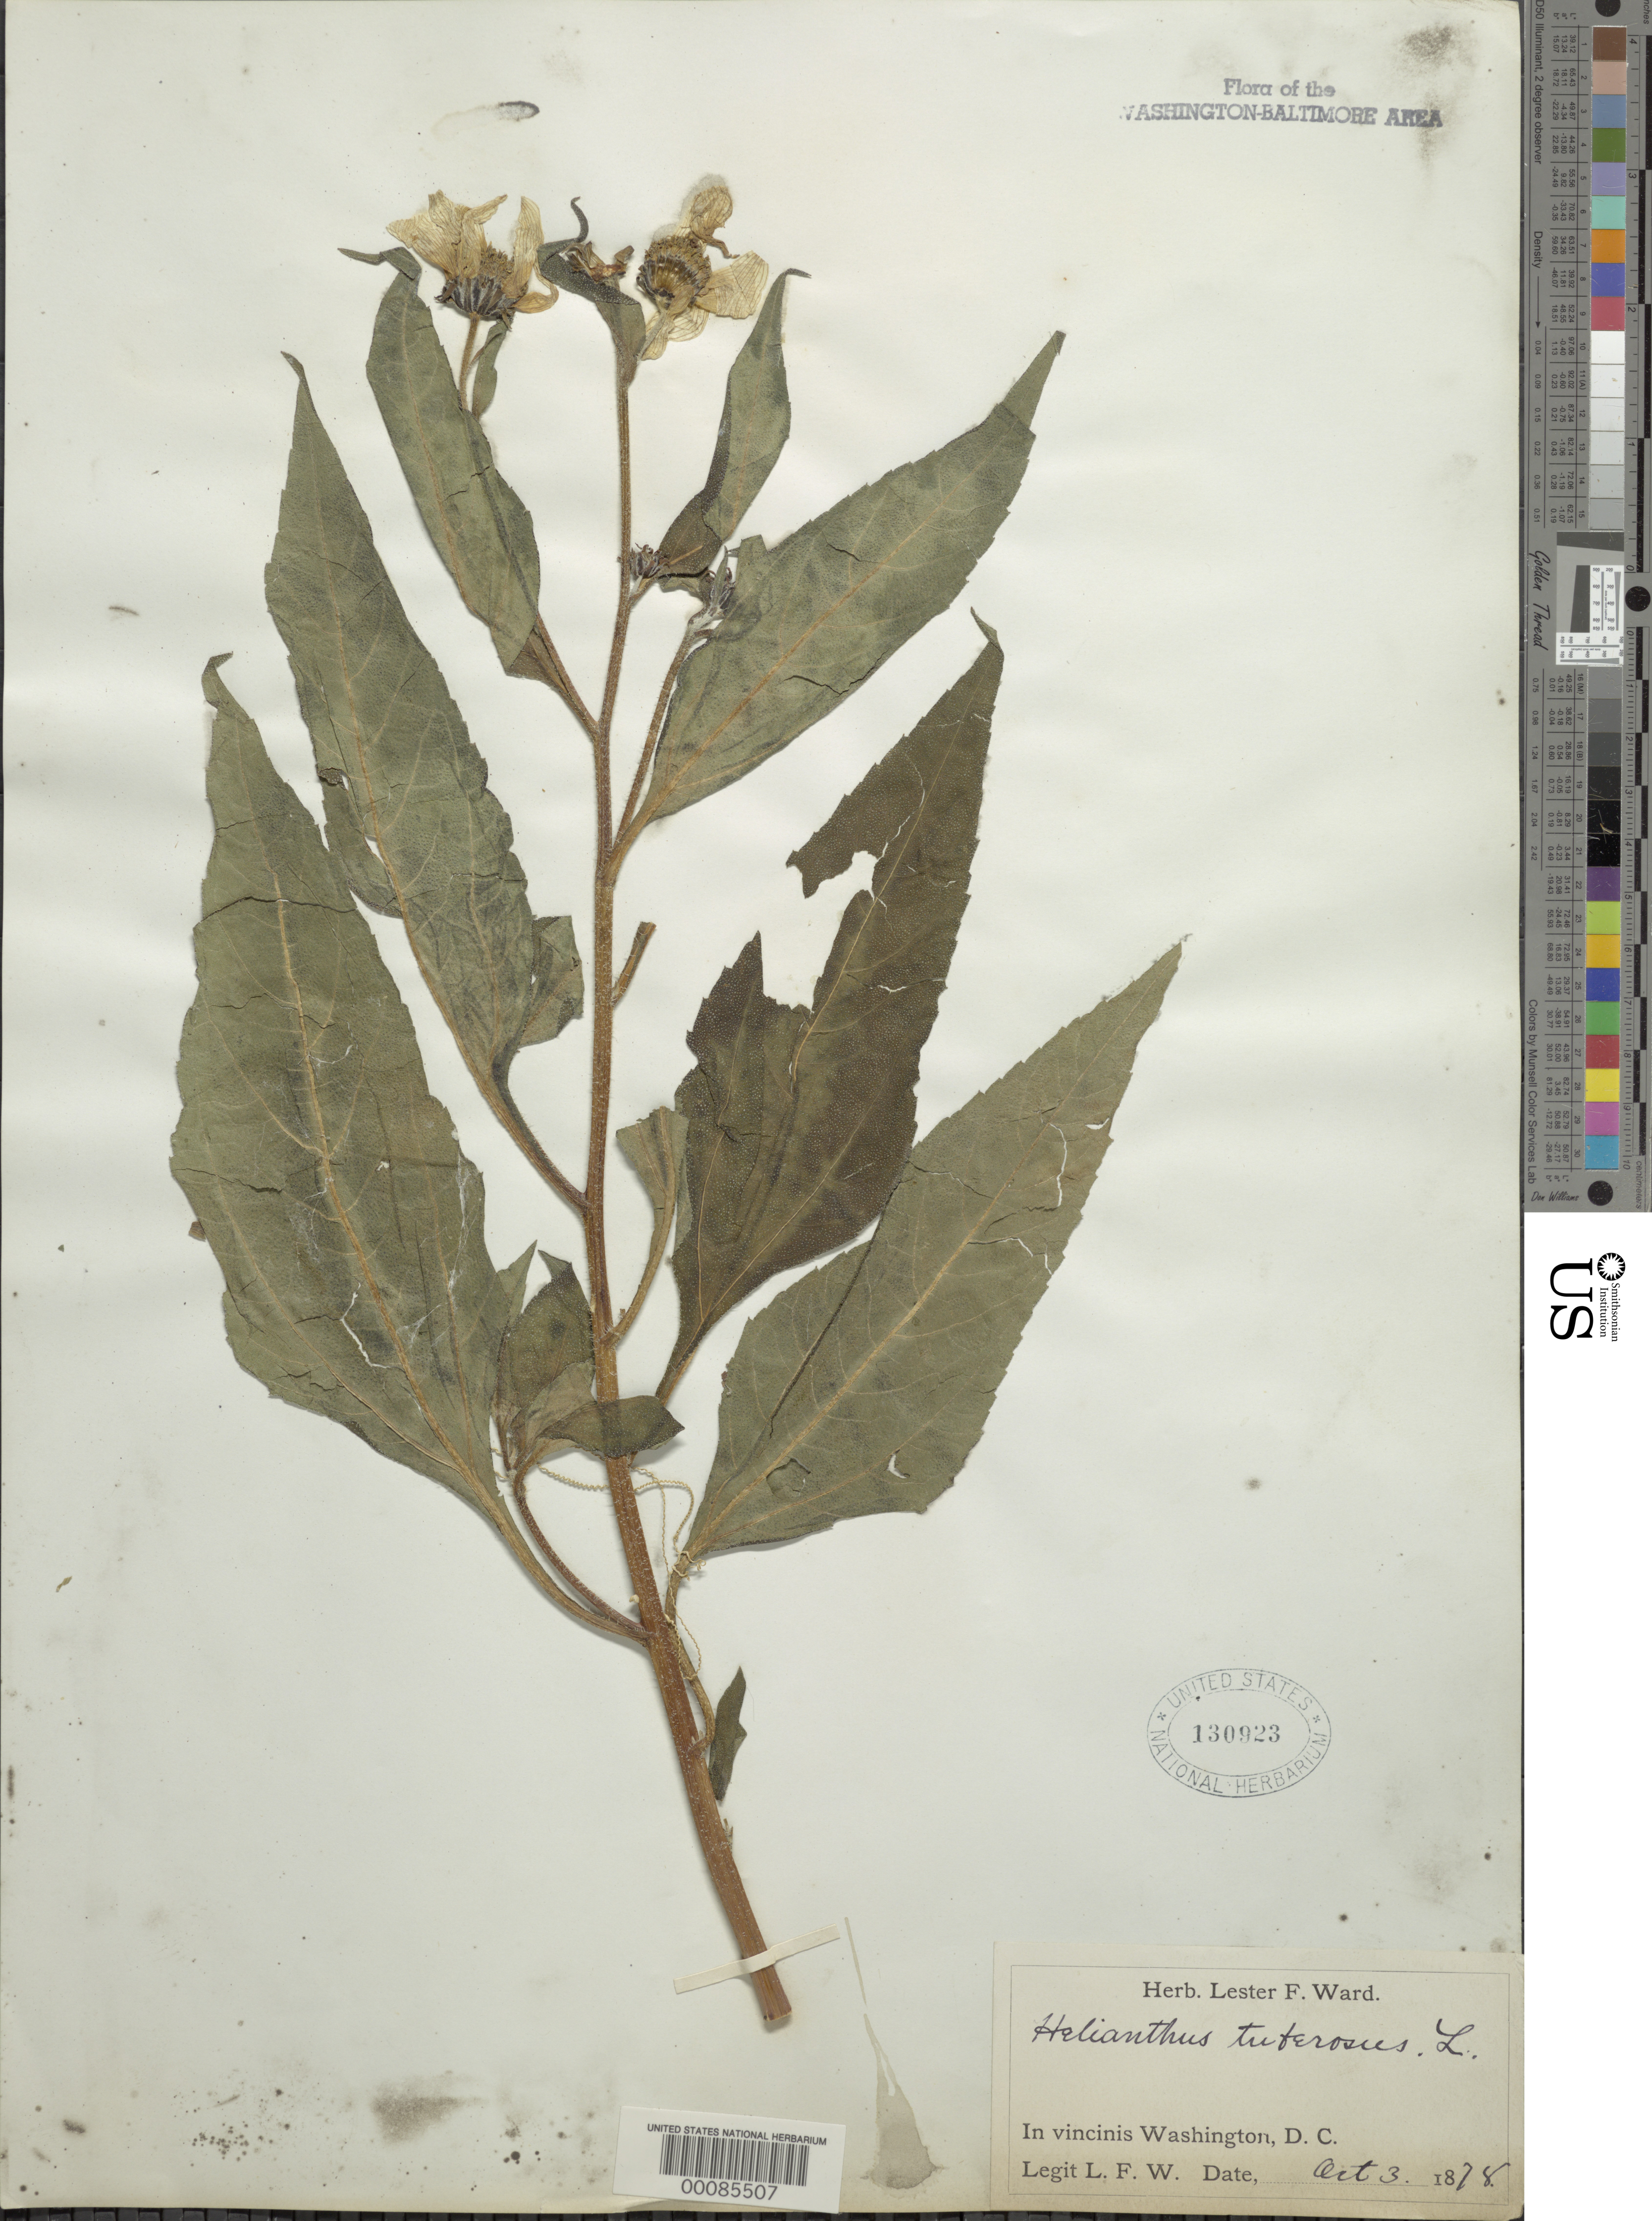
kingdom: Plantae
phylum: Tracheophyta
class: Magnoliopsida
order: Asterales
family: Asteraceae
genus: Helianthus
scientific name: Helianthus tuberosus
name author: L.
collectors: L. F. Ward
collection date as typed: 03 Oct 1878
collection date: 1878-10-03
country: United States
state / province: District of Columbia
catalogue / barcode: US 130923